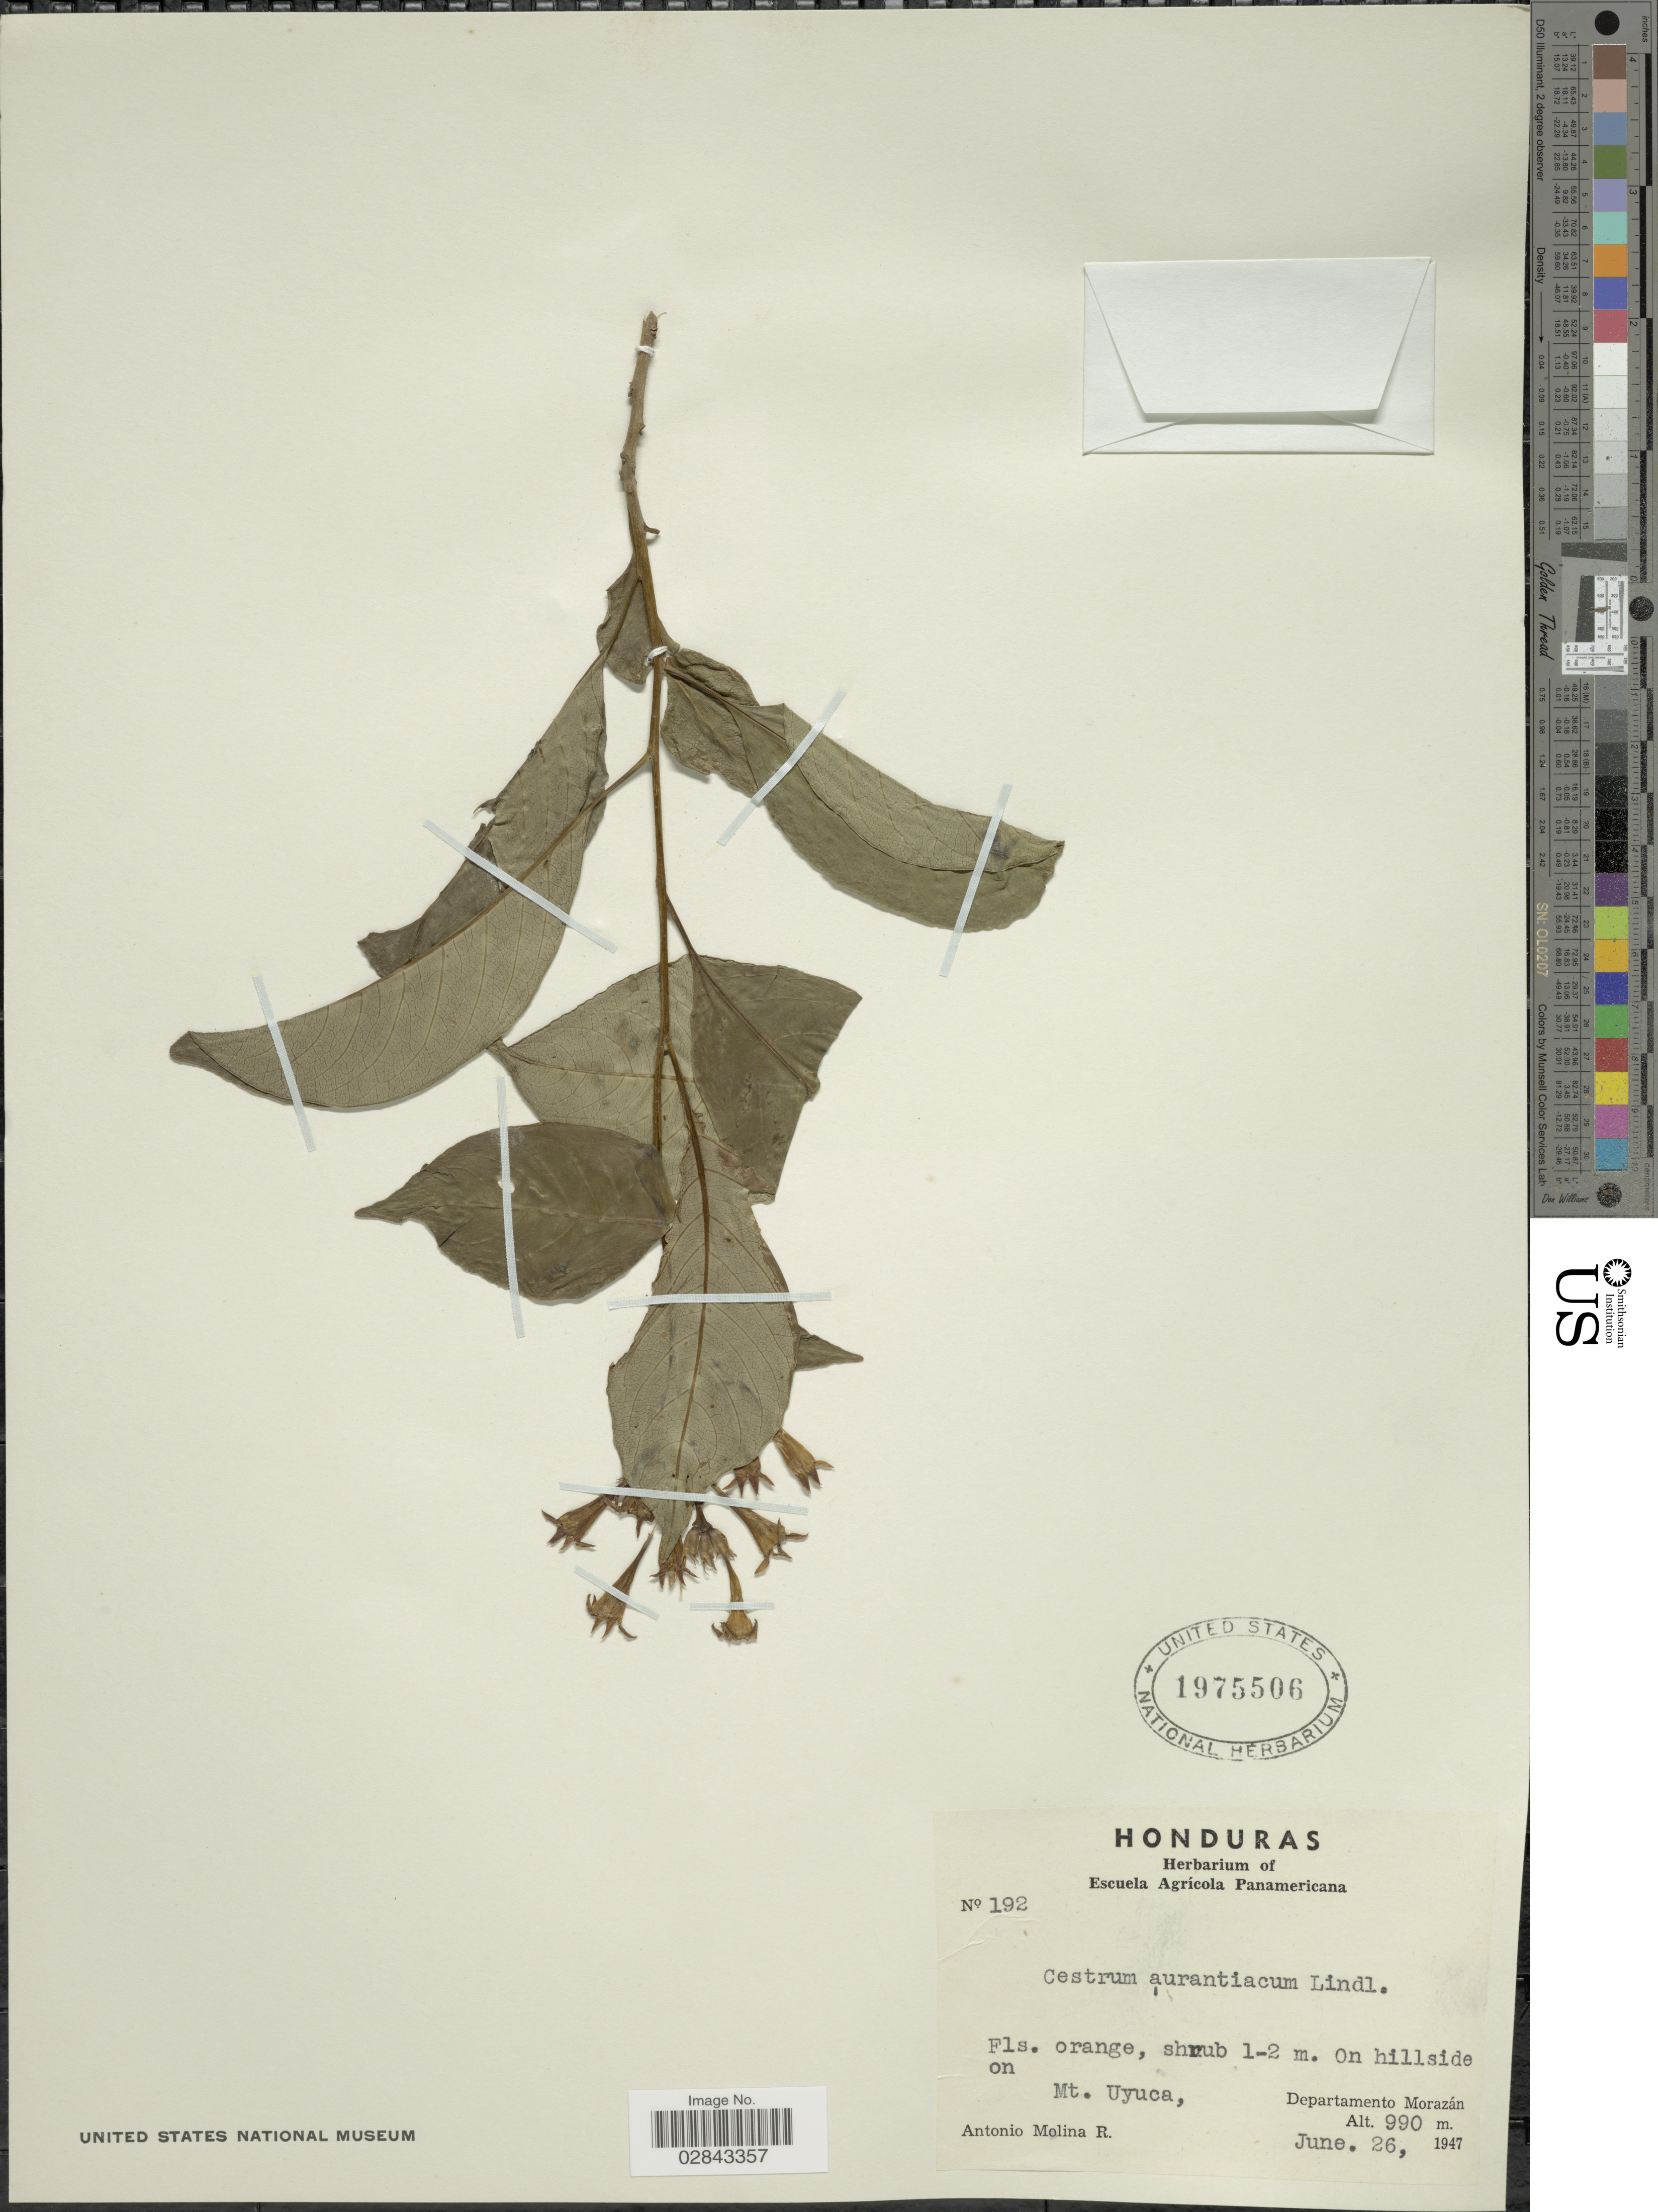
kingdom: Plantae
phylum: Tracheophyta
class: Magnoliopsida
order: Solanales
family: Solanaceae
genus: Cestrum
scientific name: Cestrum aurantiacum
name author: Lindley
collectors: A. Molina R.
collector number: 192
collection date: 1947-06-26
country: Honduras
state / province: Fco. Morazán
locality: On hillside on Mt. Uyuca. Departamento Morazán.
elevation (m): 990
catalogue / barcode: US 1975506